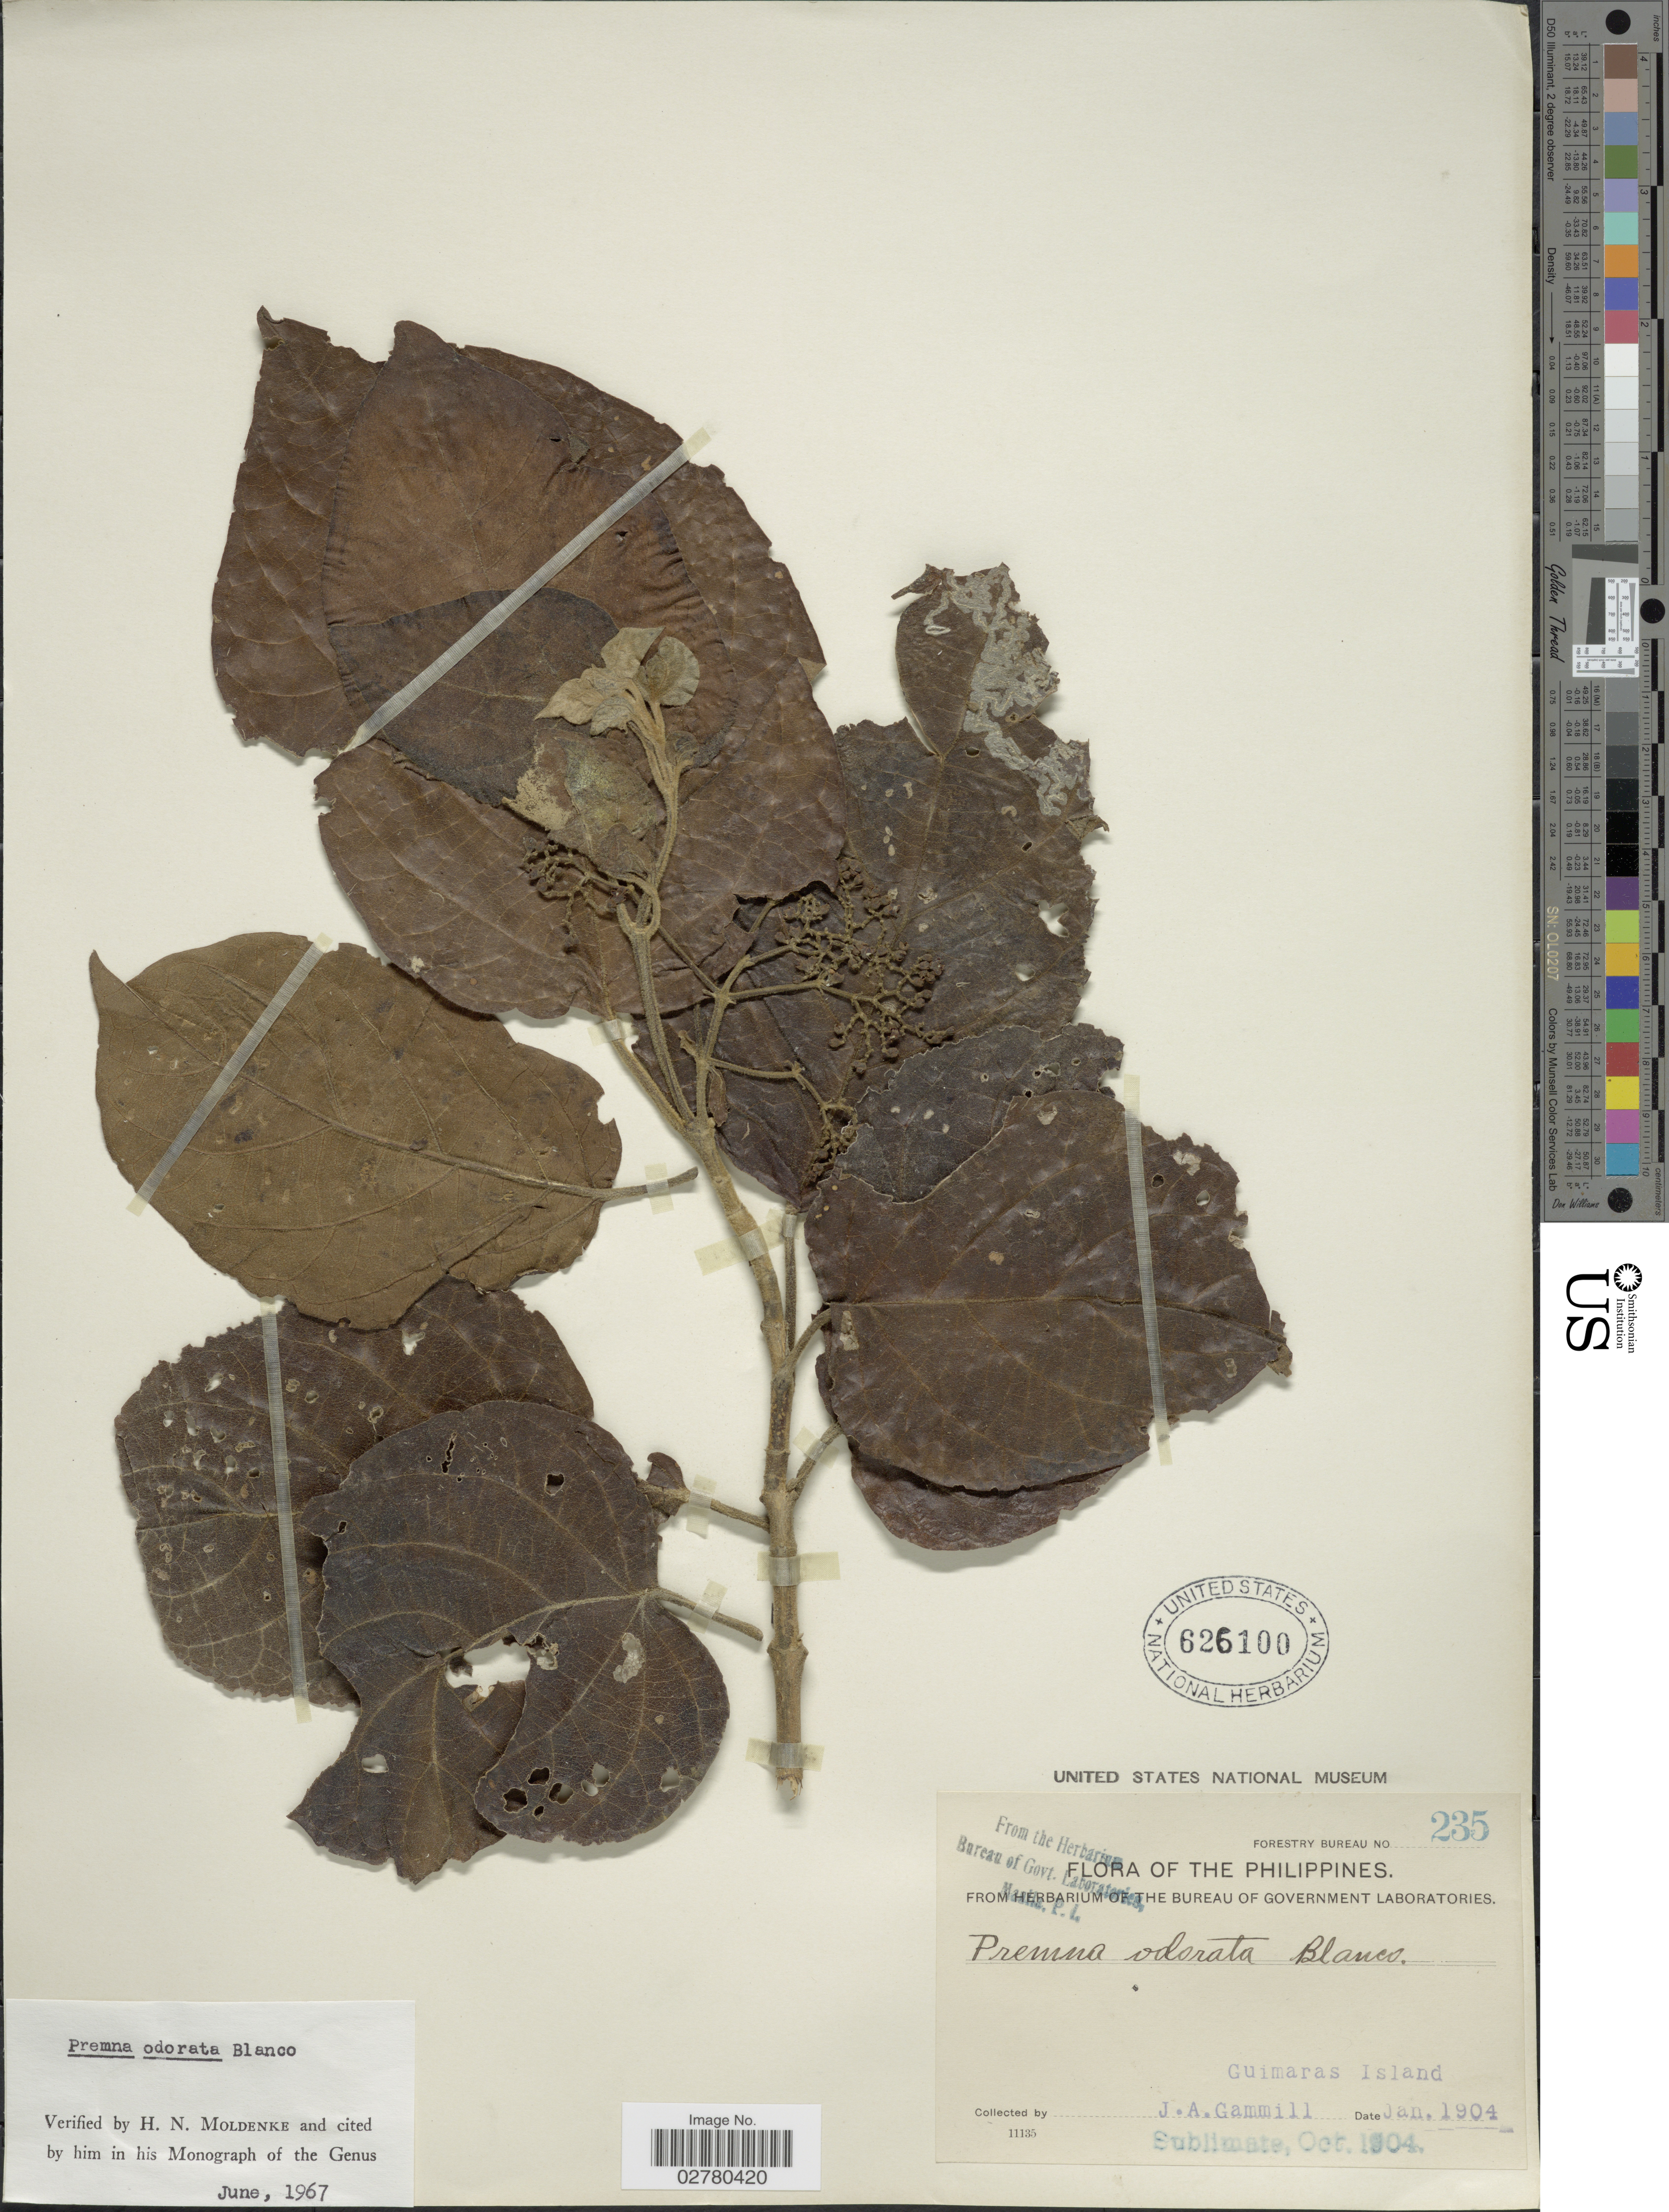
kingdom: Plantae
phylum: Tracheophyta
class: Magnoliopsida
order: Lamiales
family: Lamiaceae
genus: Premna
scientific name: Premna odorata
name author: Blanco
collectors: J. Gammill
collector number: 235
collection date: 1904-01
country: Philippines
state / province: Western Visayas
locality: Guimaras Island.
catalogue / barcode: US 626100